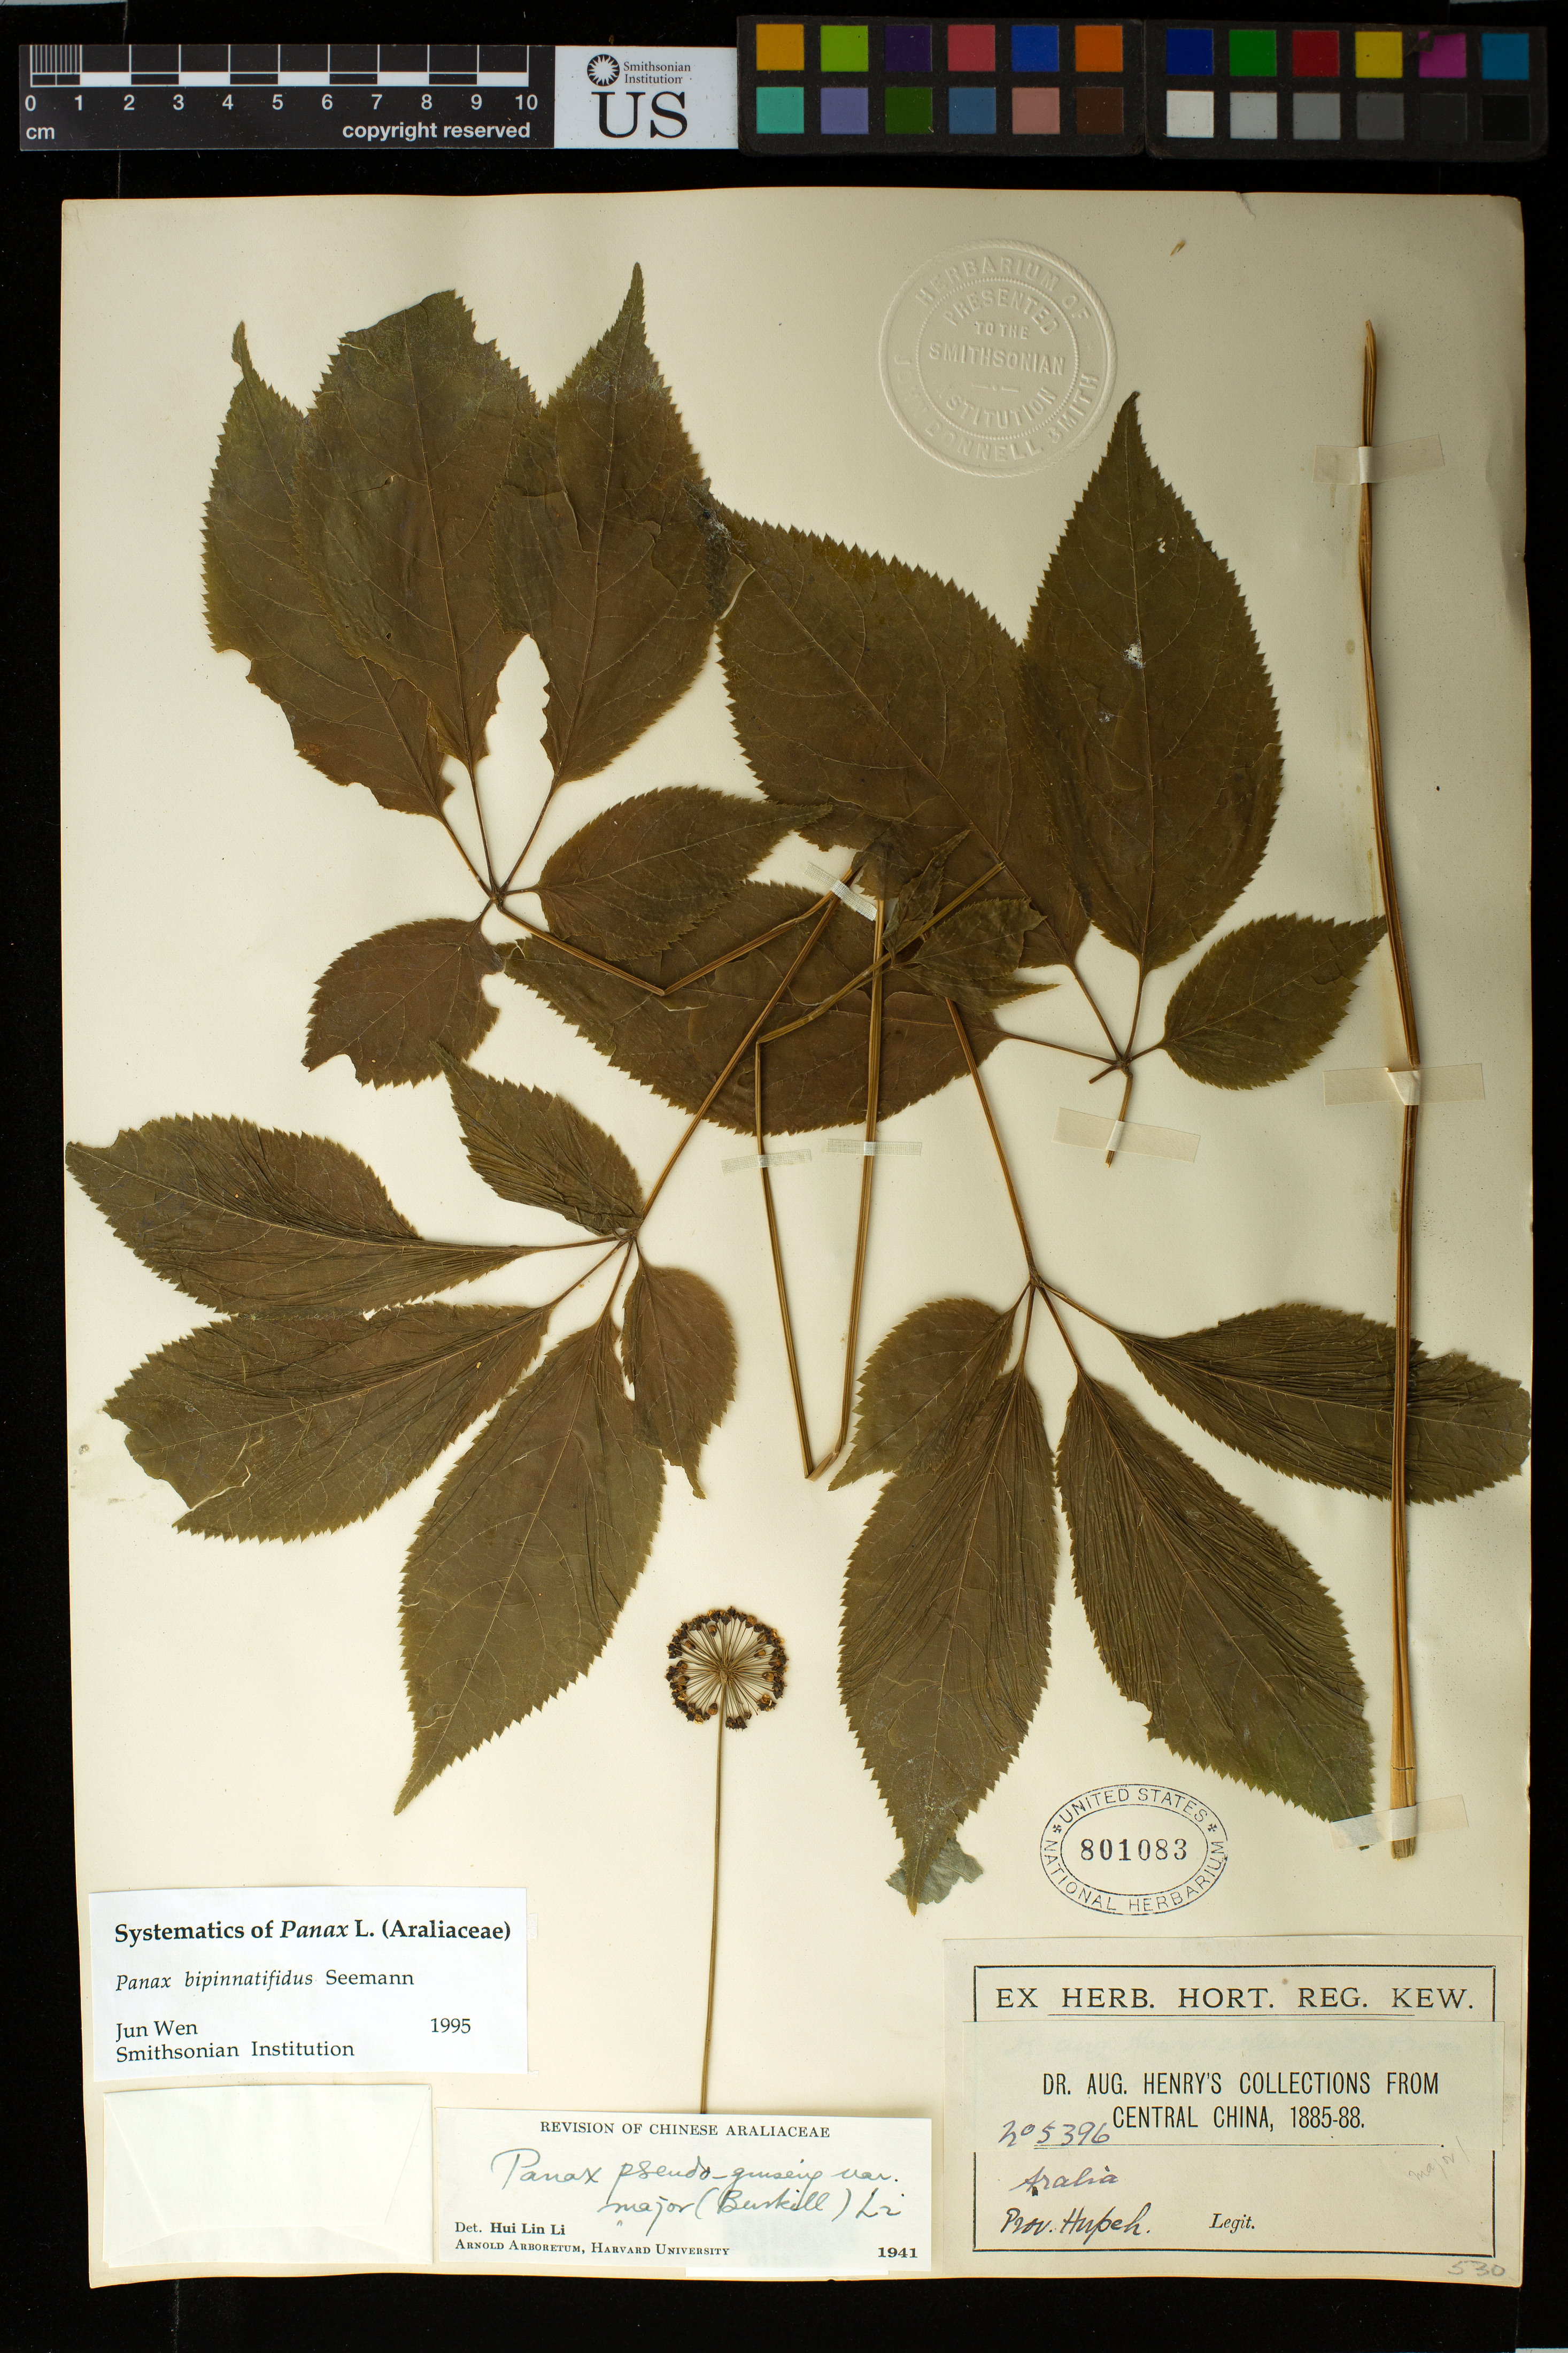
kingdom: Plantae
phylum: Tracheophyta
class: Magnoliopsida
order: Apiales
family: Araliaceae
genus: Panax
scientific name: Panax bipinnatifidus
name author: Seem.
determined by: Wen, Jun, (BOT), Smithsonian Institution - National Museum of Natural History (UNITED STATES)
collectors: A. Henry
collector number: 5396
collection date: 1885/1888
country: China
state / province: Hubei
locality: Prov. Hupeh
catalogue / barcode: US 801083